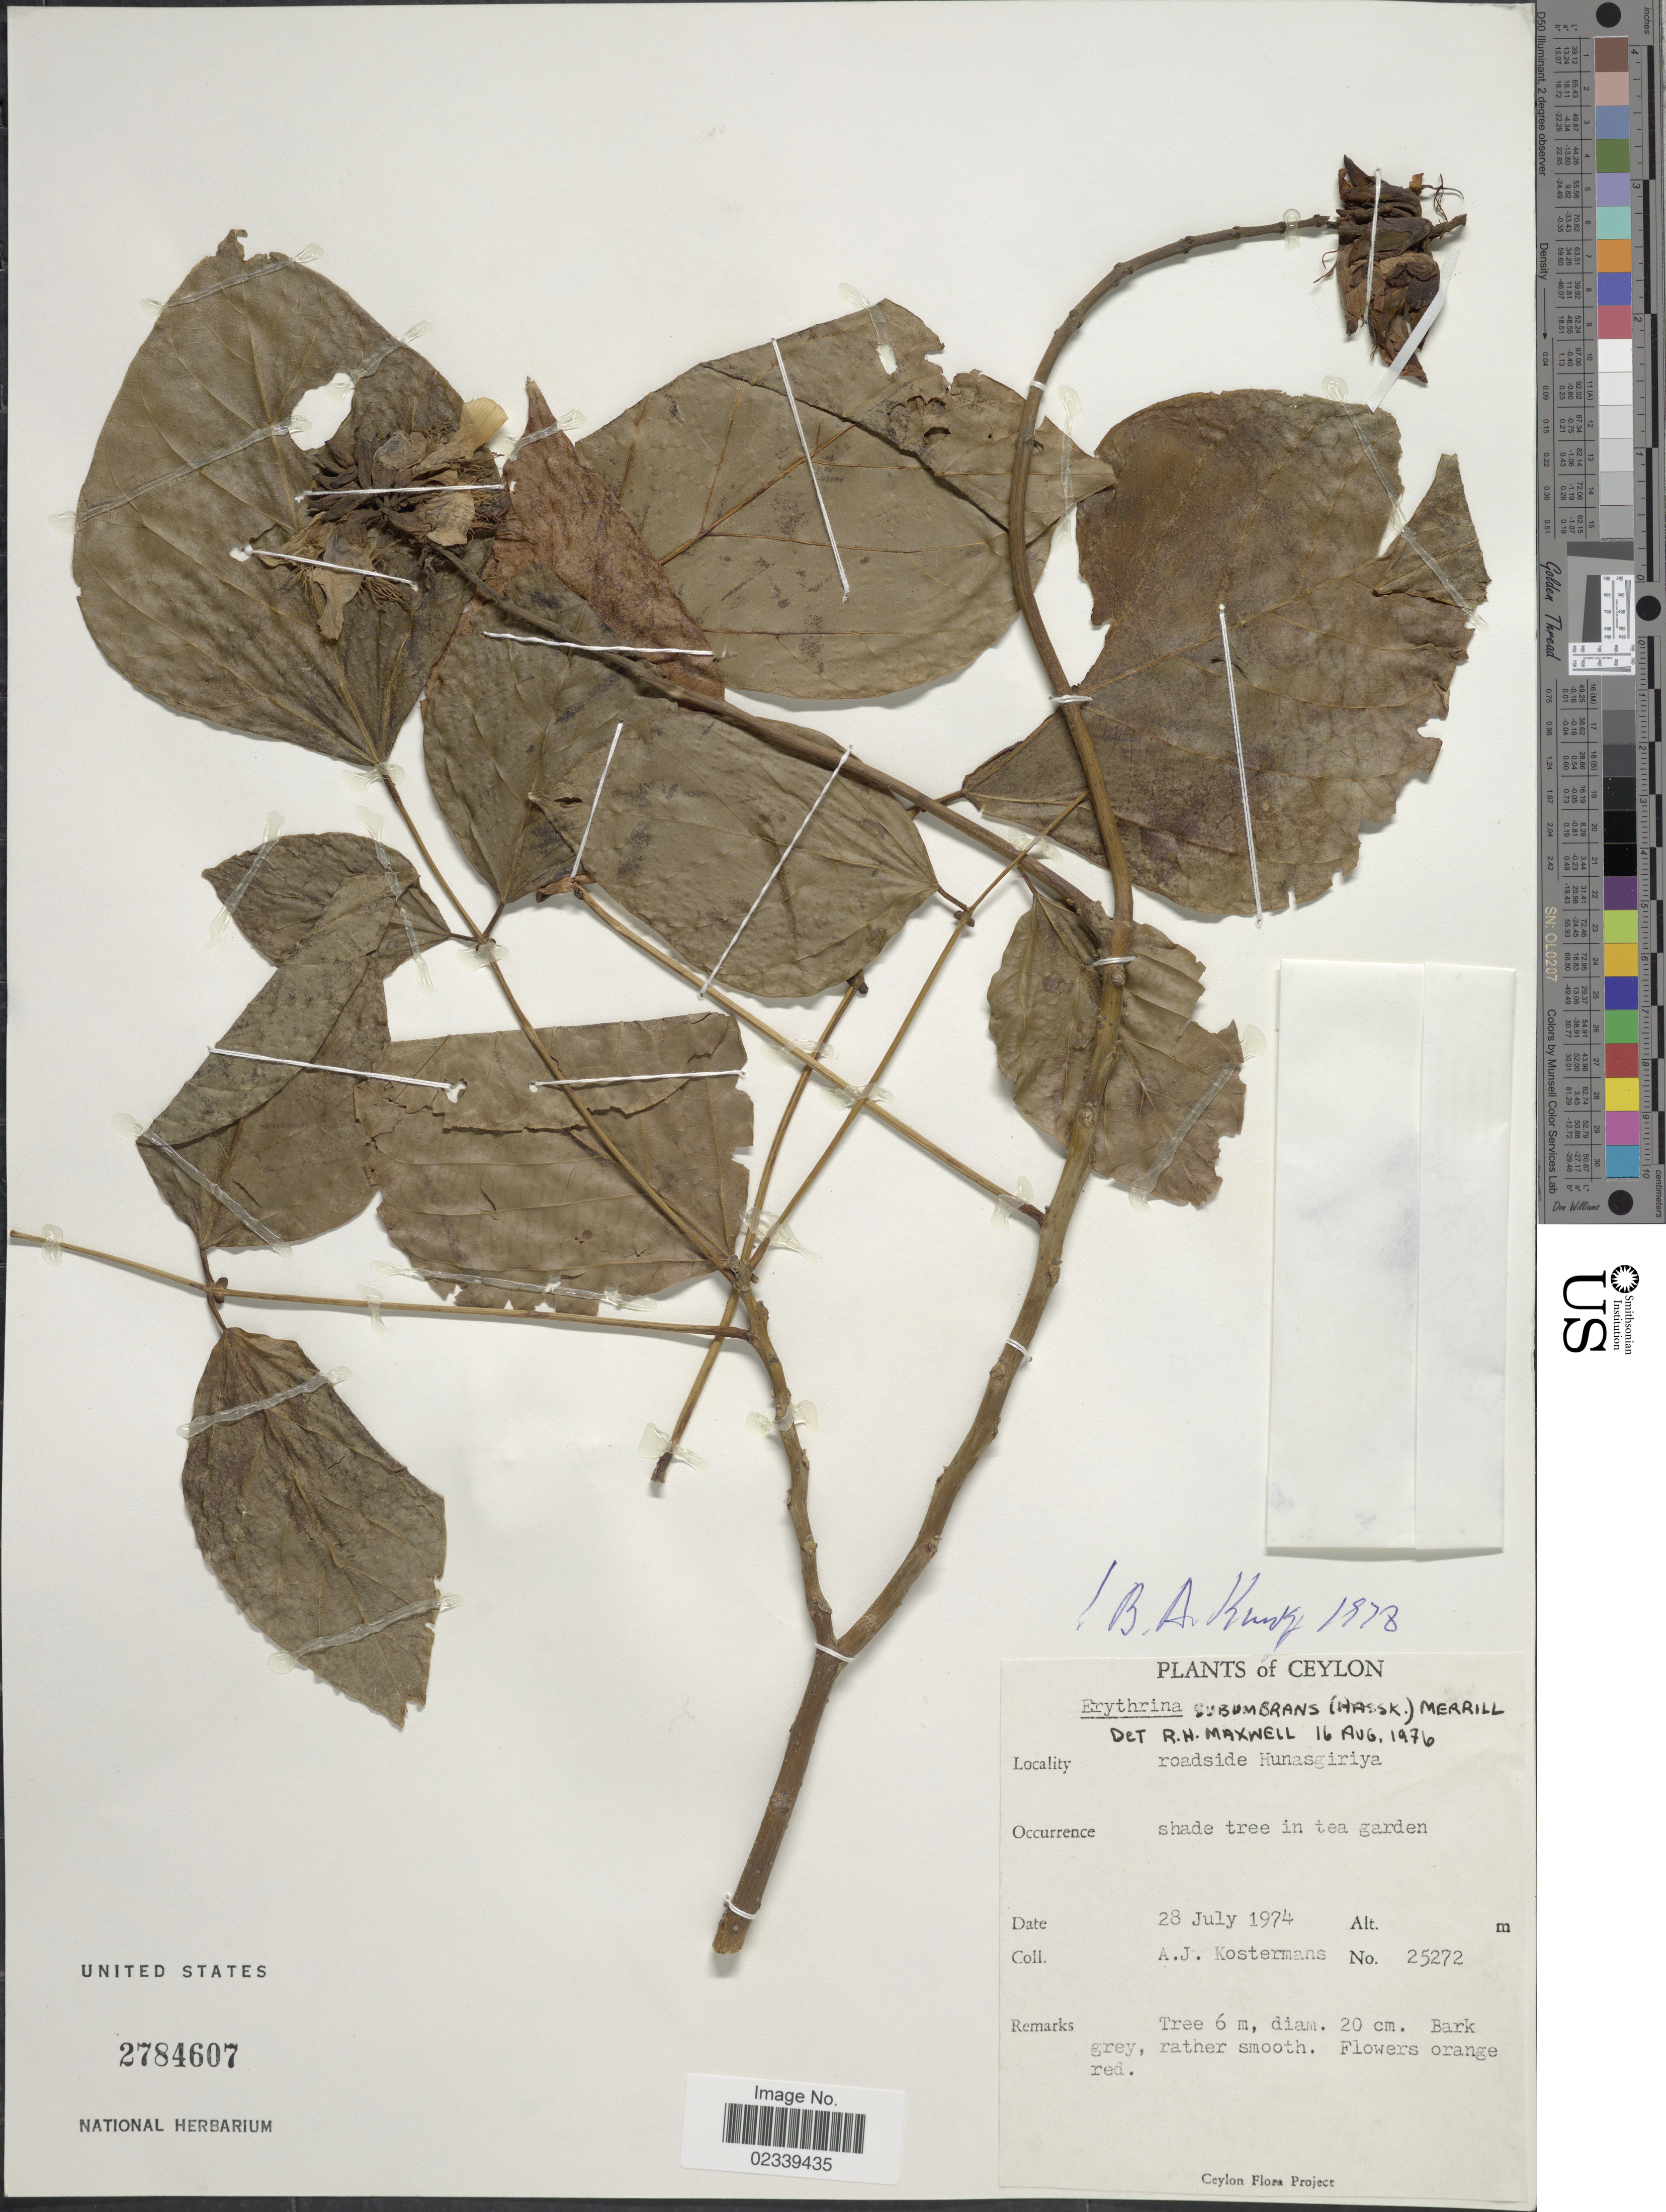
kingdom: Plantae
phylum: Tracheophyta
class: Magnoliopsida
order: Fabales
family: Fabaceae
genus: Erythrina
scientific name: Erythrina subumbrans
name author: (Hassk.) Merr.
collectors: A. J. G. Kostermans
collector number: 25272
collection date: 1974-07-28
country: Sri Lanka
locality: Ceylon, roadisde Hunasgiriya, shade tree in tea garden.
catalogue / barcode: US 2784607